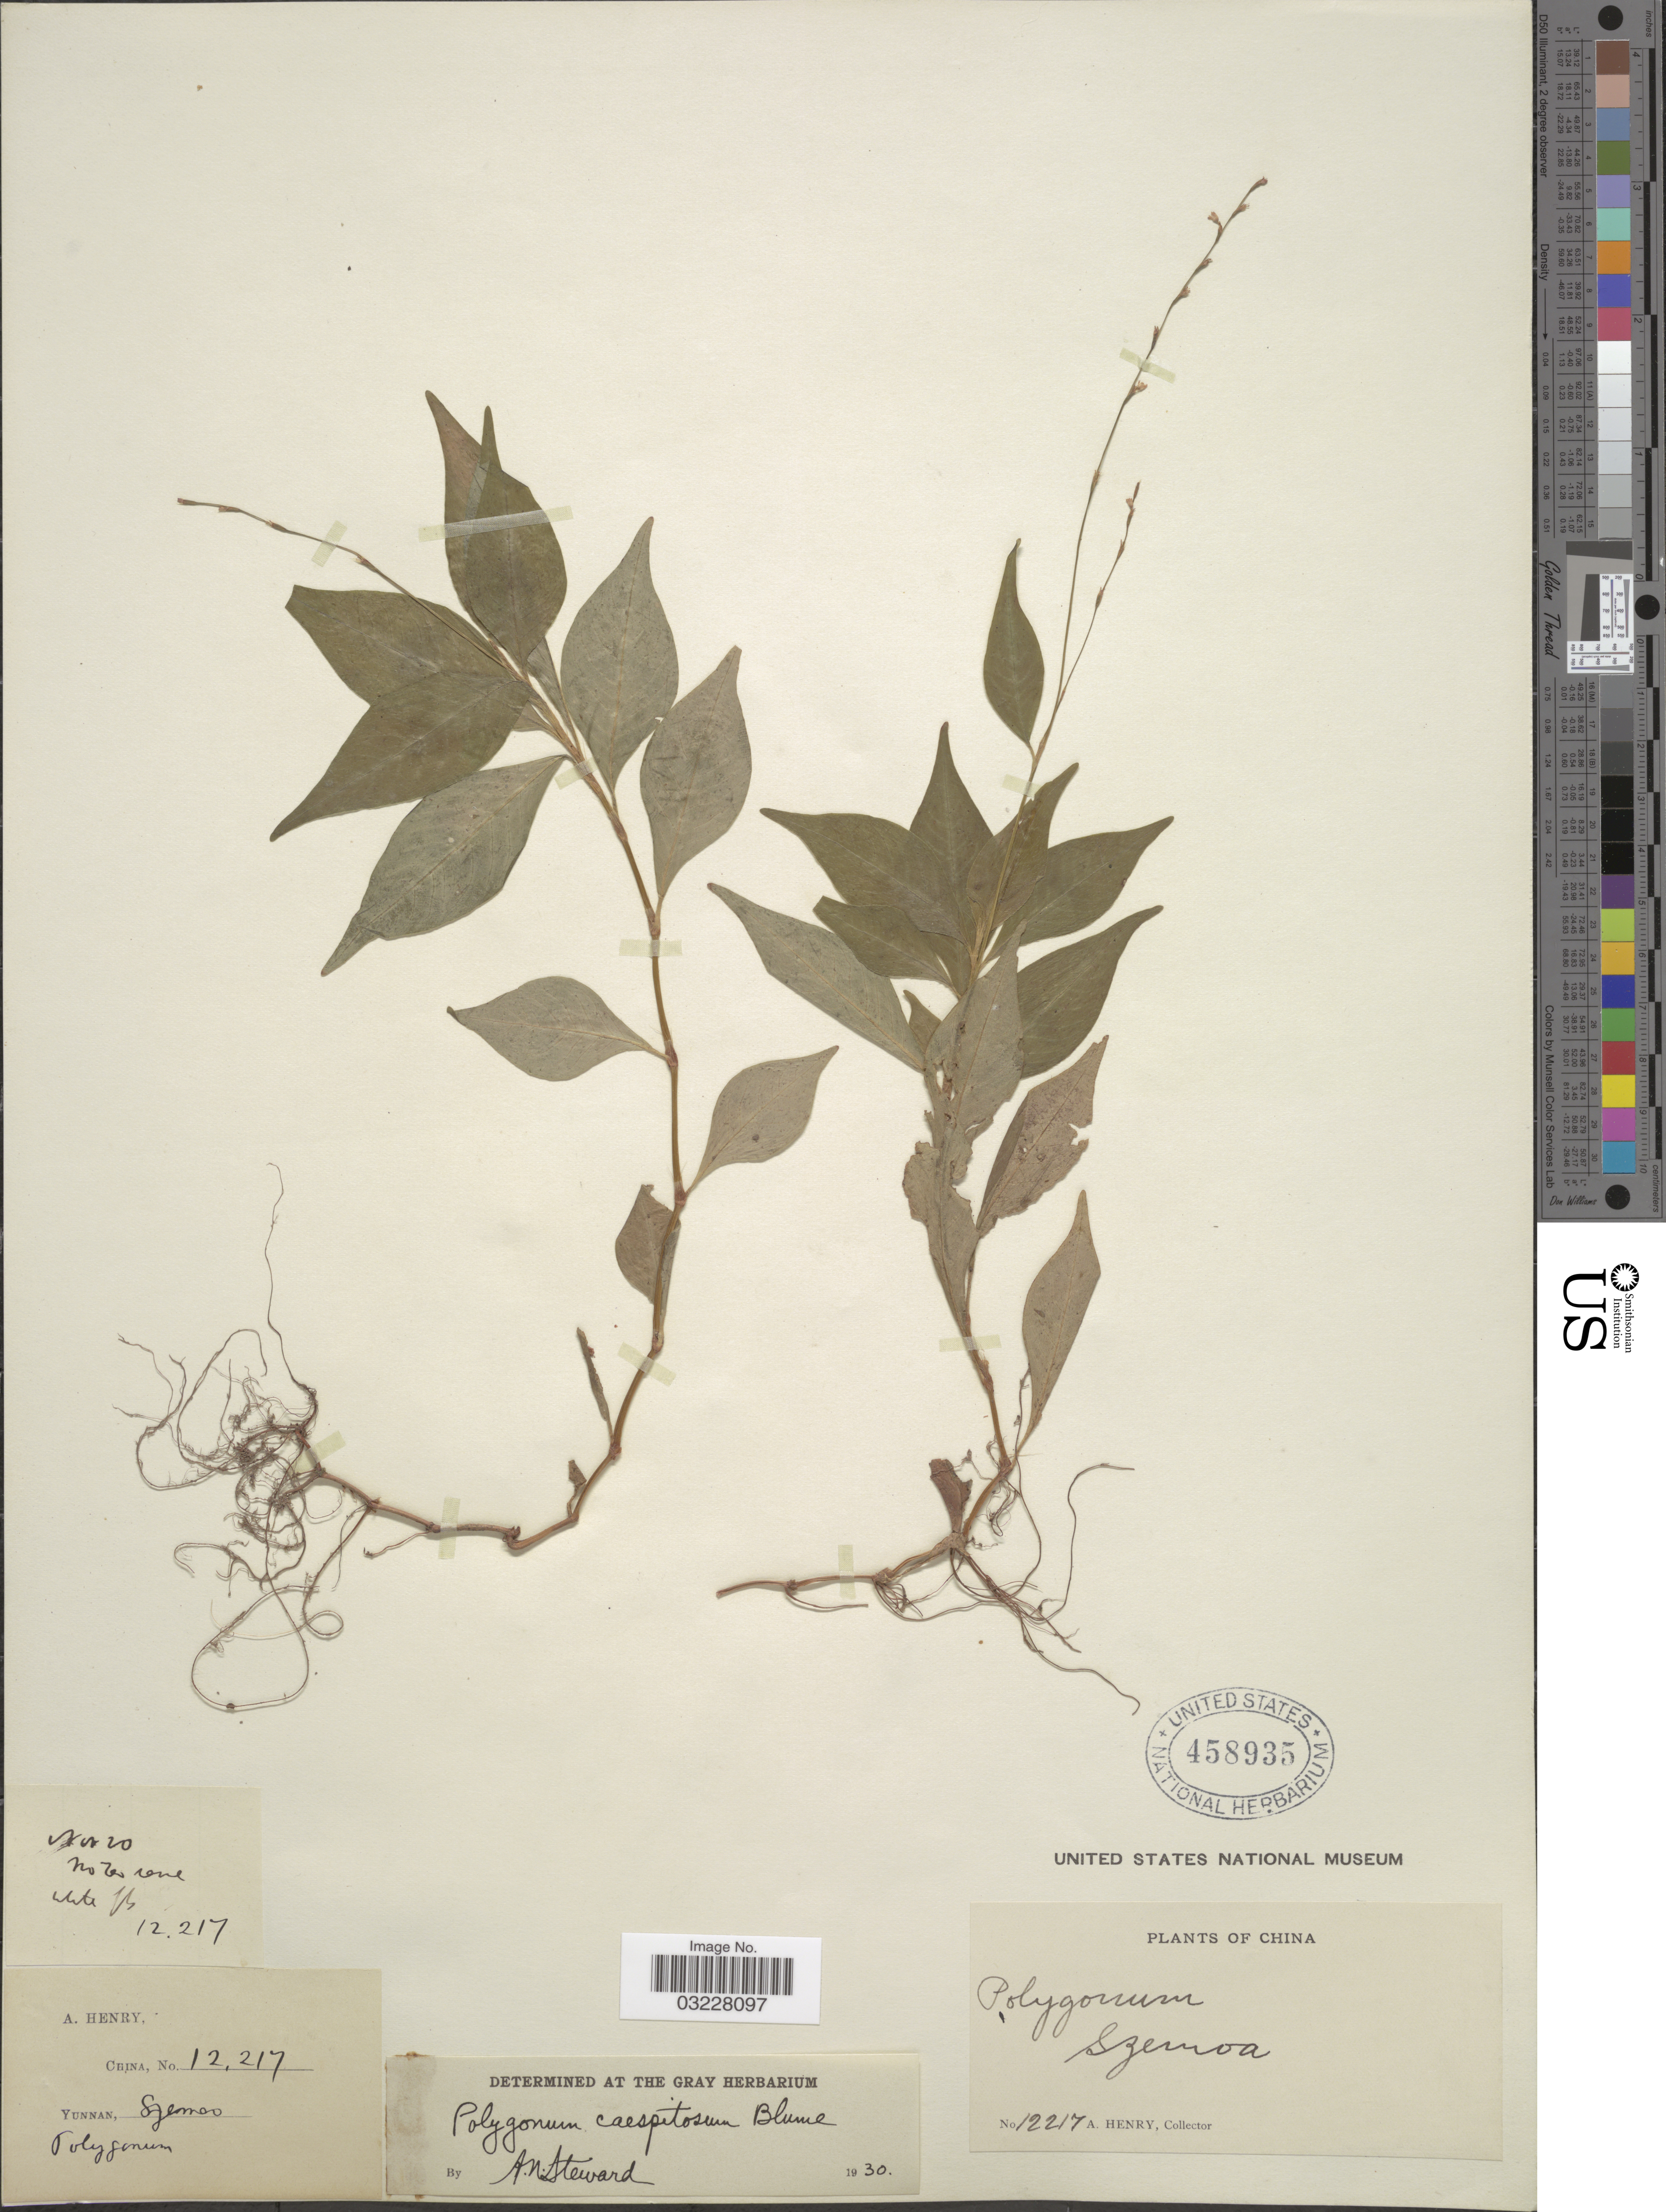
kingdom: Plantae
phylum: Tracheophyta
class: Magnoliopsida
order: Caryophyllales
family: Polygonaceae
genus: Polygonum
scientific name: Polygonum caespitosum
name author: Blume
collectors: A. Henry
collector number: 12217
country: China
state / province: Yunnan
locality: Szemoa.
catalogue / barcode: US 458935